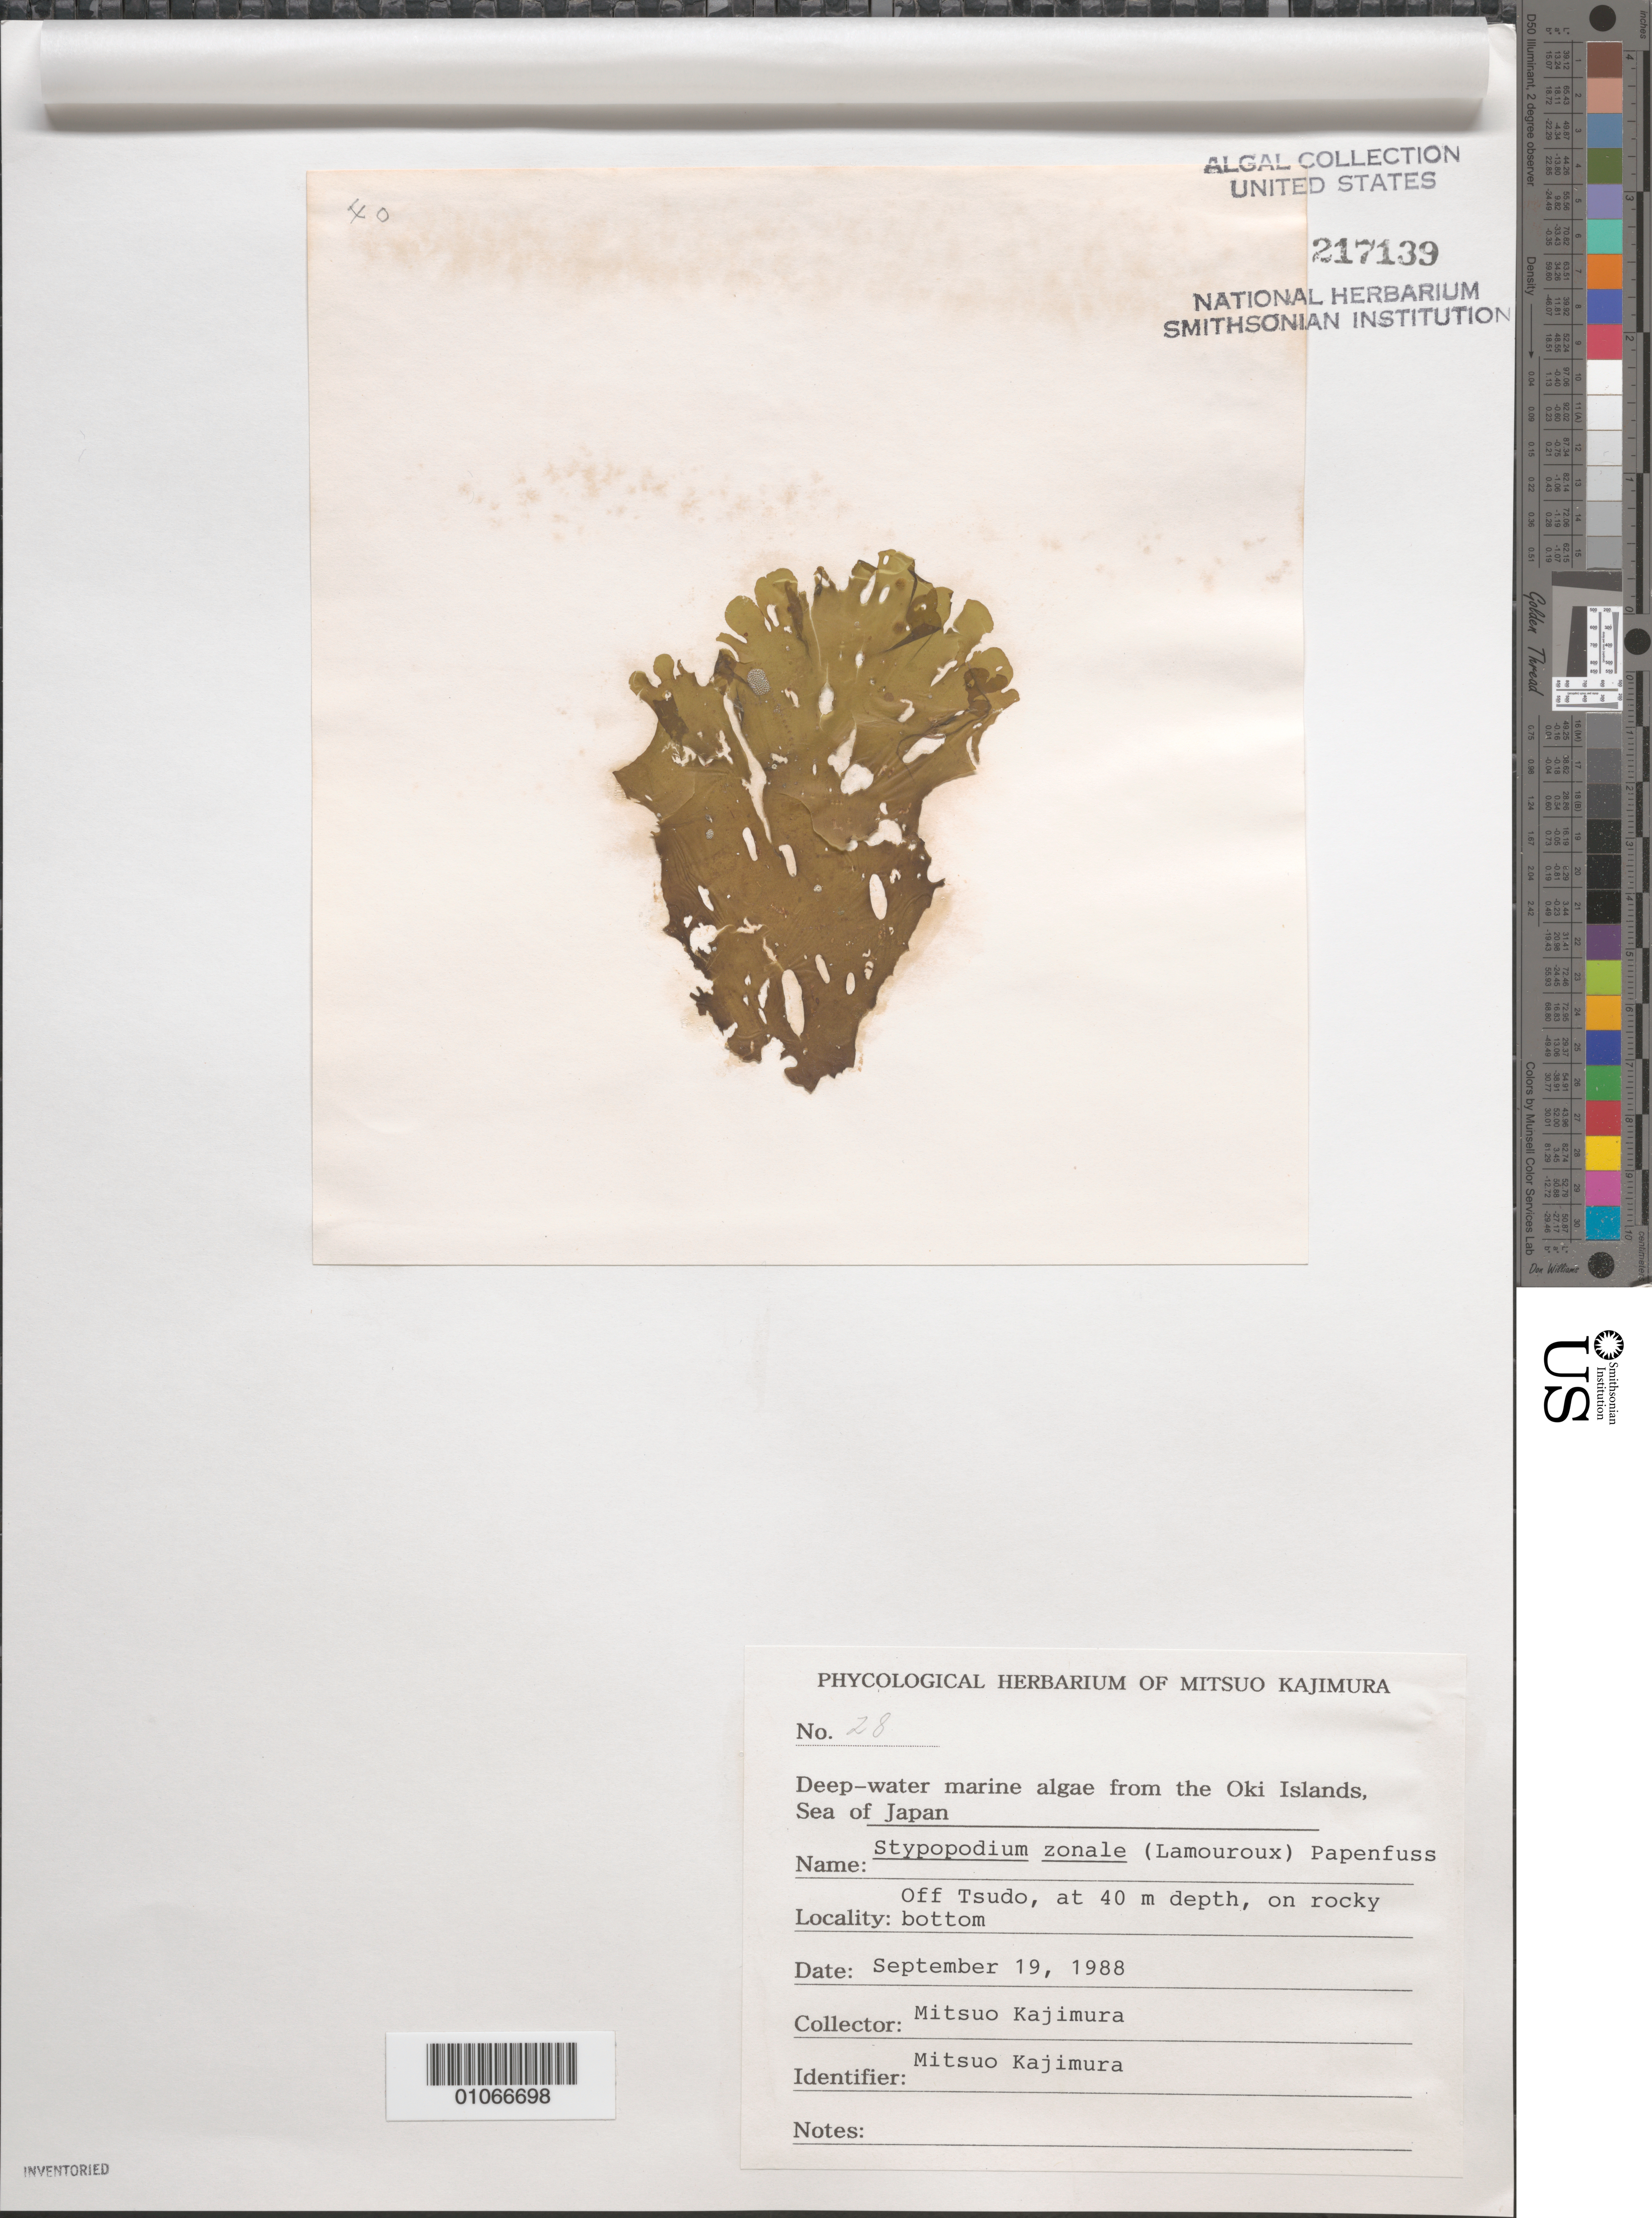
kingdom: Chromista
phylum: Ochrophyta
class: Phaeophyceae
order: Dictyotales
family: Dictyotaceae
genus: Stypopodium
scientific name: Stypopodium zonale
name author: (J.V.Lamouroux) Papenf.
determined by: Kajimura, Mitsuo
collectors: M. Kajimura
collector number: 28 & specimen 40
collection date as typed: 19 Sep 1988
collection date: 1988-09-19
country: Japan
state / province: Simane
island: Oki Is.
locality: Off Tsudo [village], Sea of Japan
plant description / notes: Phycologial Herbarium of Mitsuo Kajimura, Deep-water marine algae from the Oki Islands, Sea of Japan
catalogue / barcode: US 217139